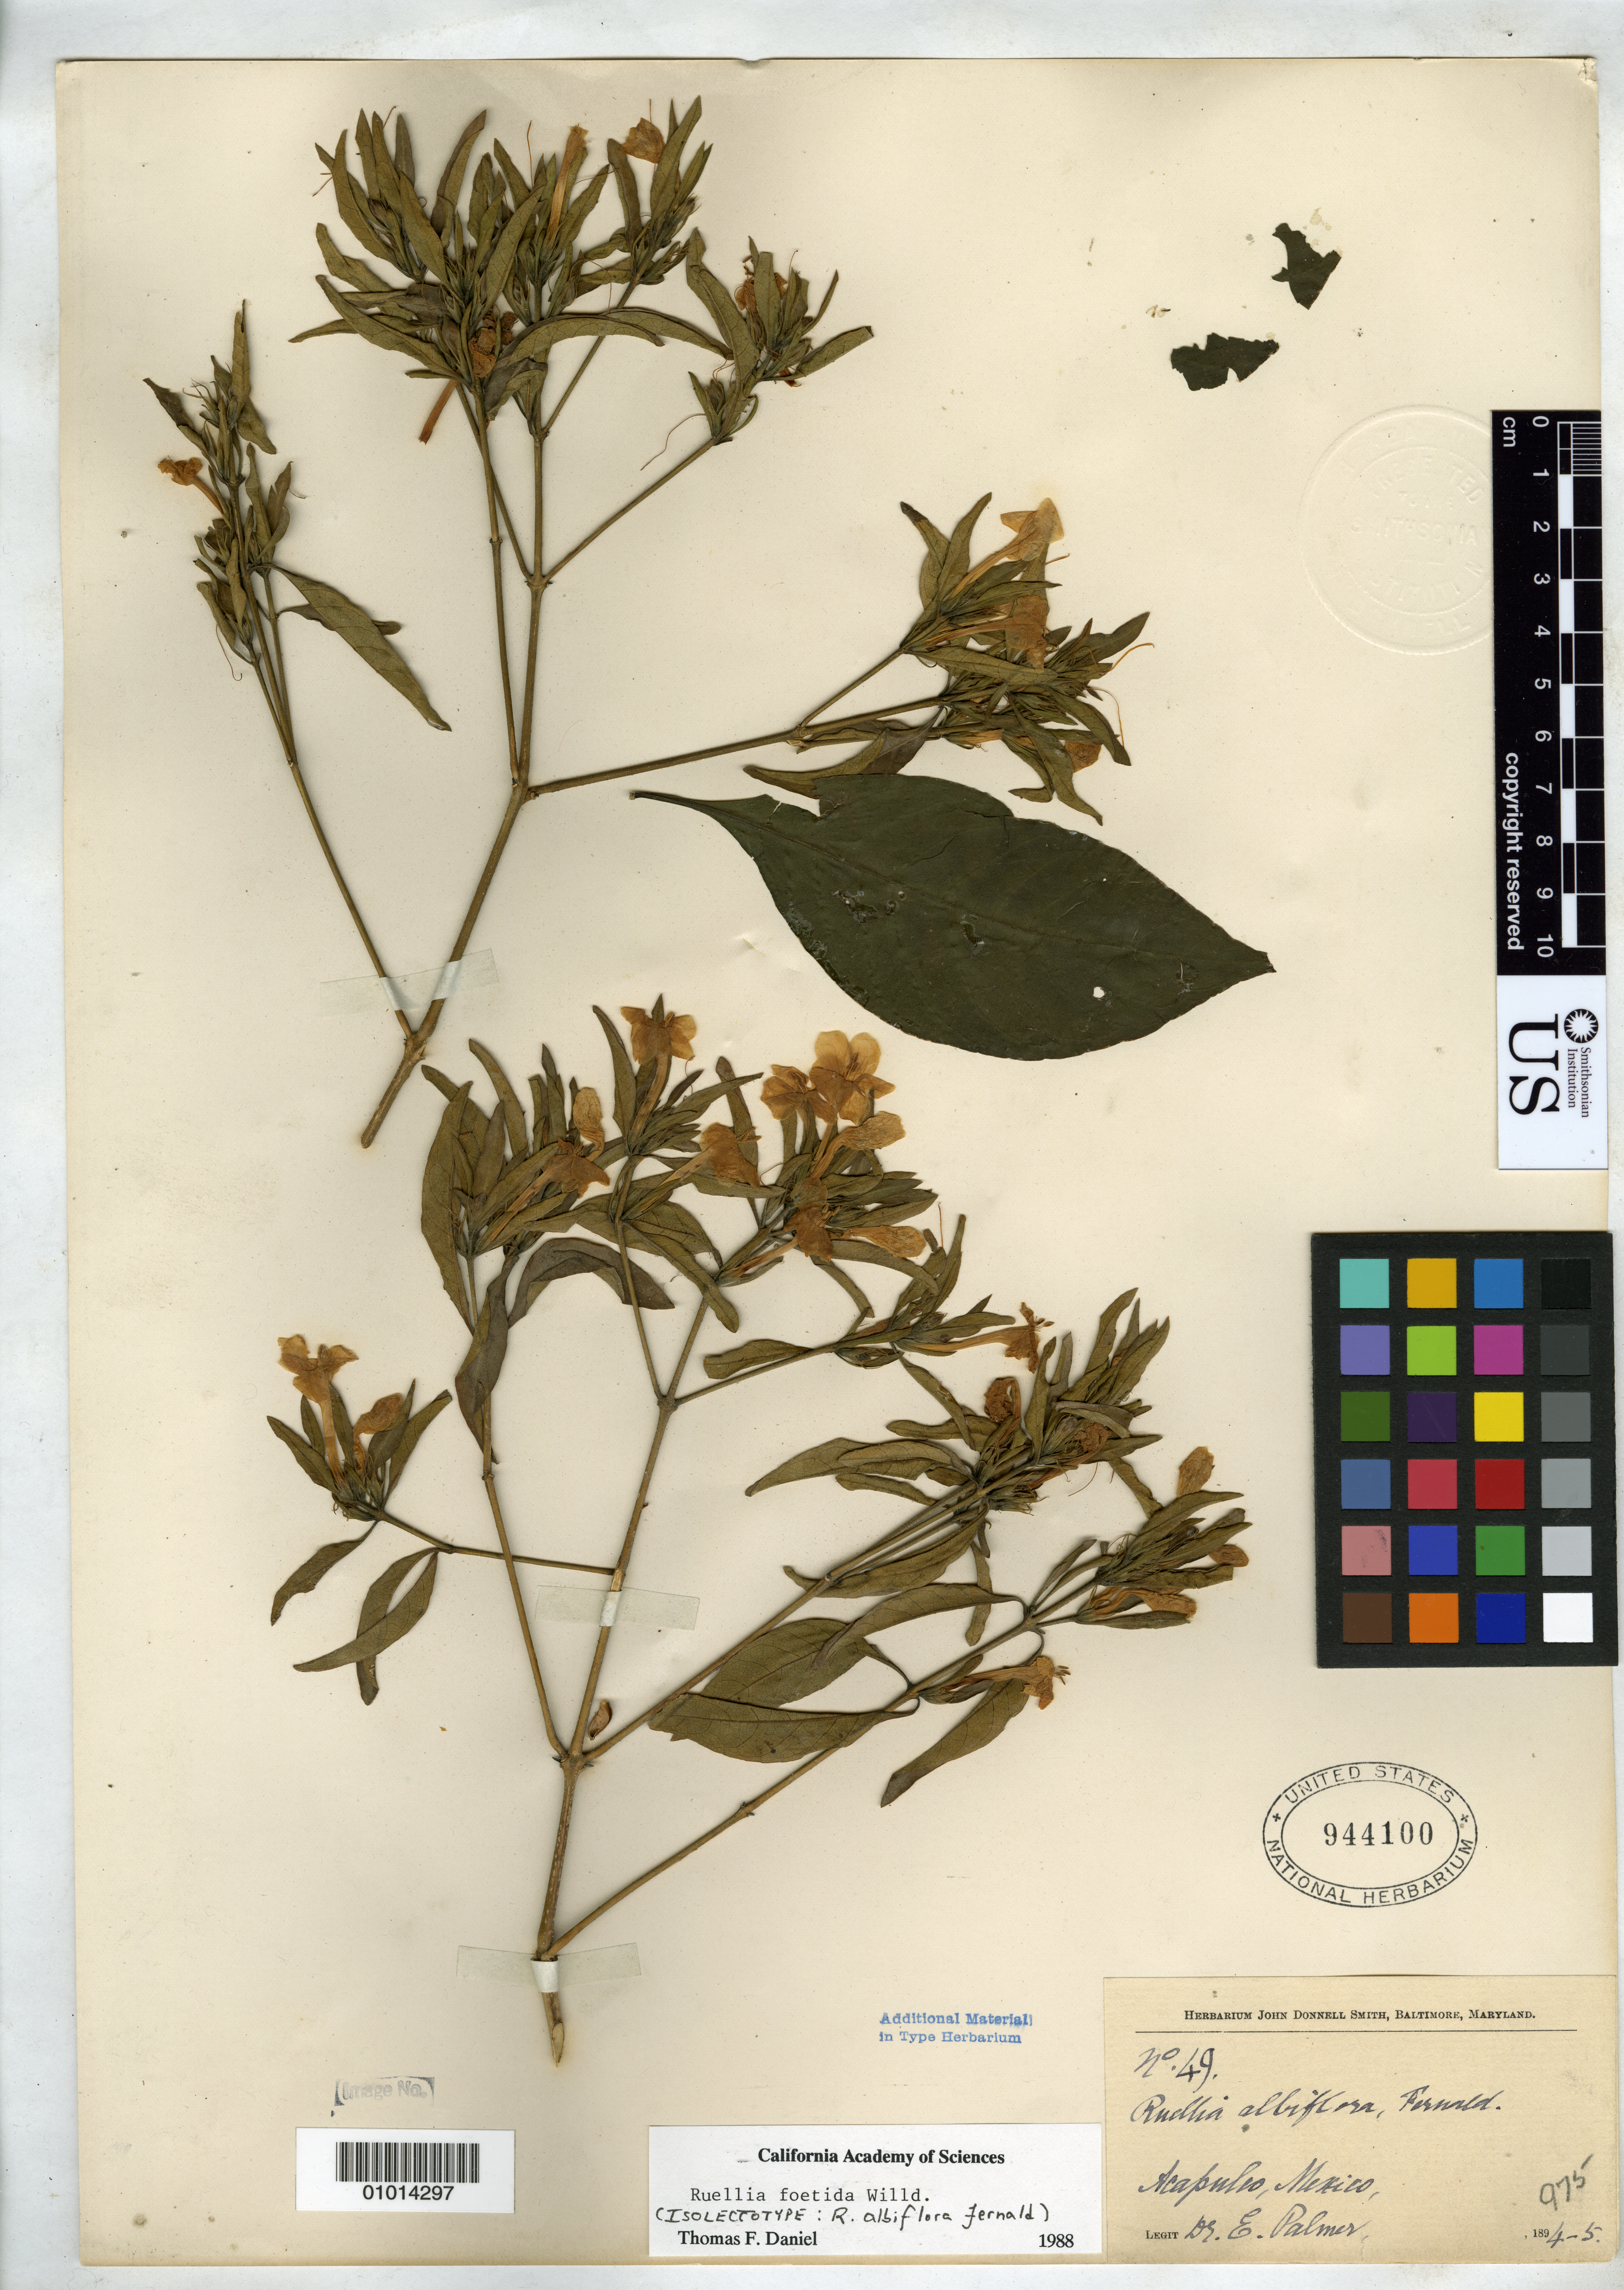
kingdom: Plantae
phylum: Tracheophyta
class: Magnoliopsida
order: Lamiales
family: Acanthaceae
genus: Ruellia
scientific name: Ruellia albiflora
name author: Fernald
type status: Isolectotype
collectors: E. Palmer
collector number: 49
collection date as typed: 1894 to -- --- 1895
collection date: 1894/1895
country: Mexico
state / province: Guerrero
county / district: Acapulco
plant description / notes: Specimen ex John Donnell Smith herbarium.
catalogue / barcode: US 944100